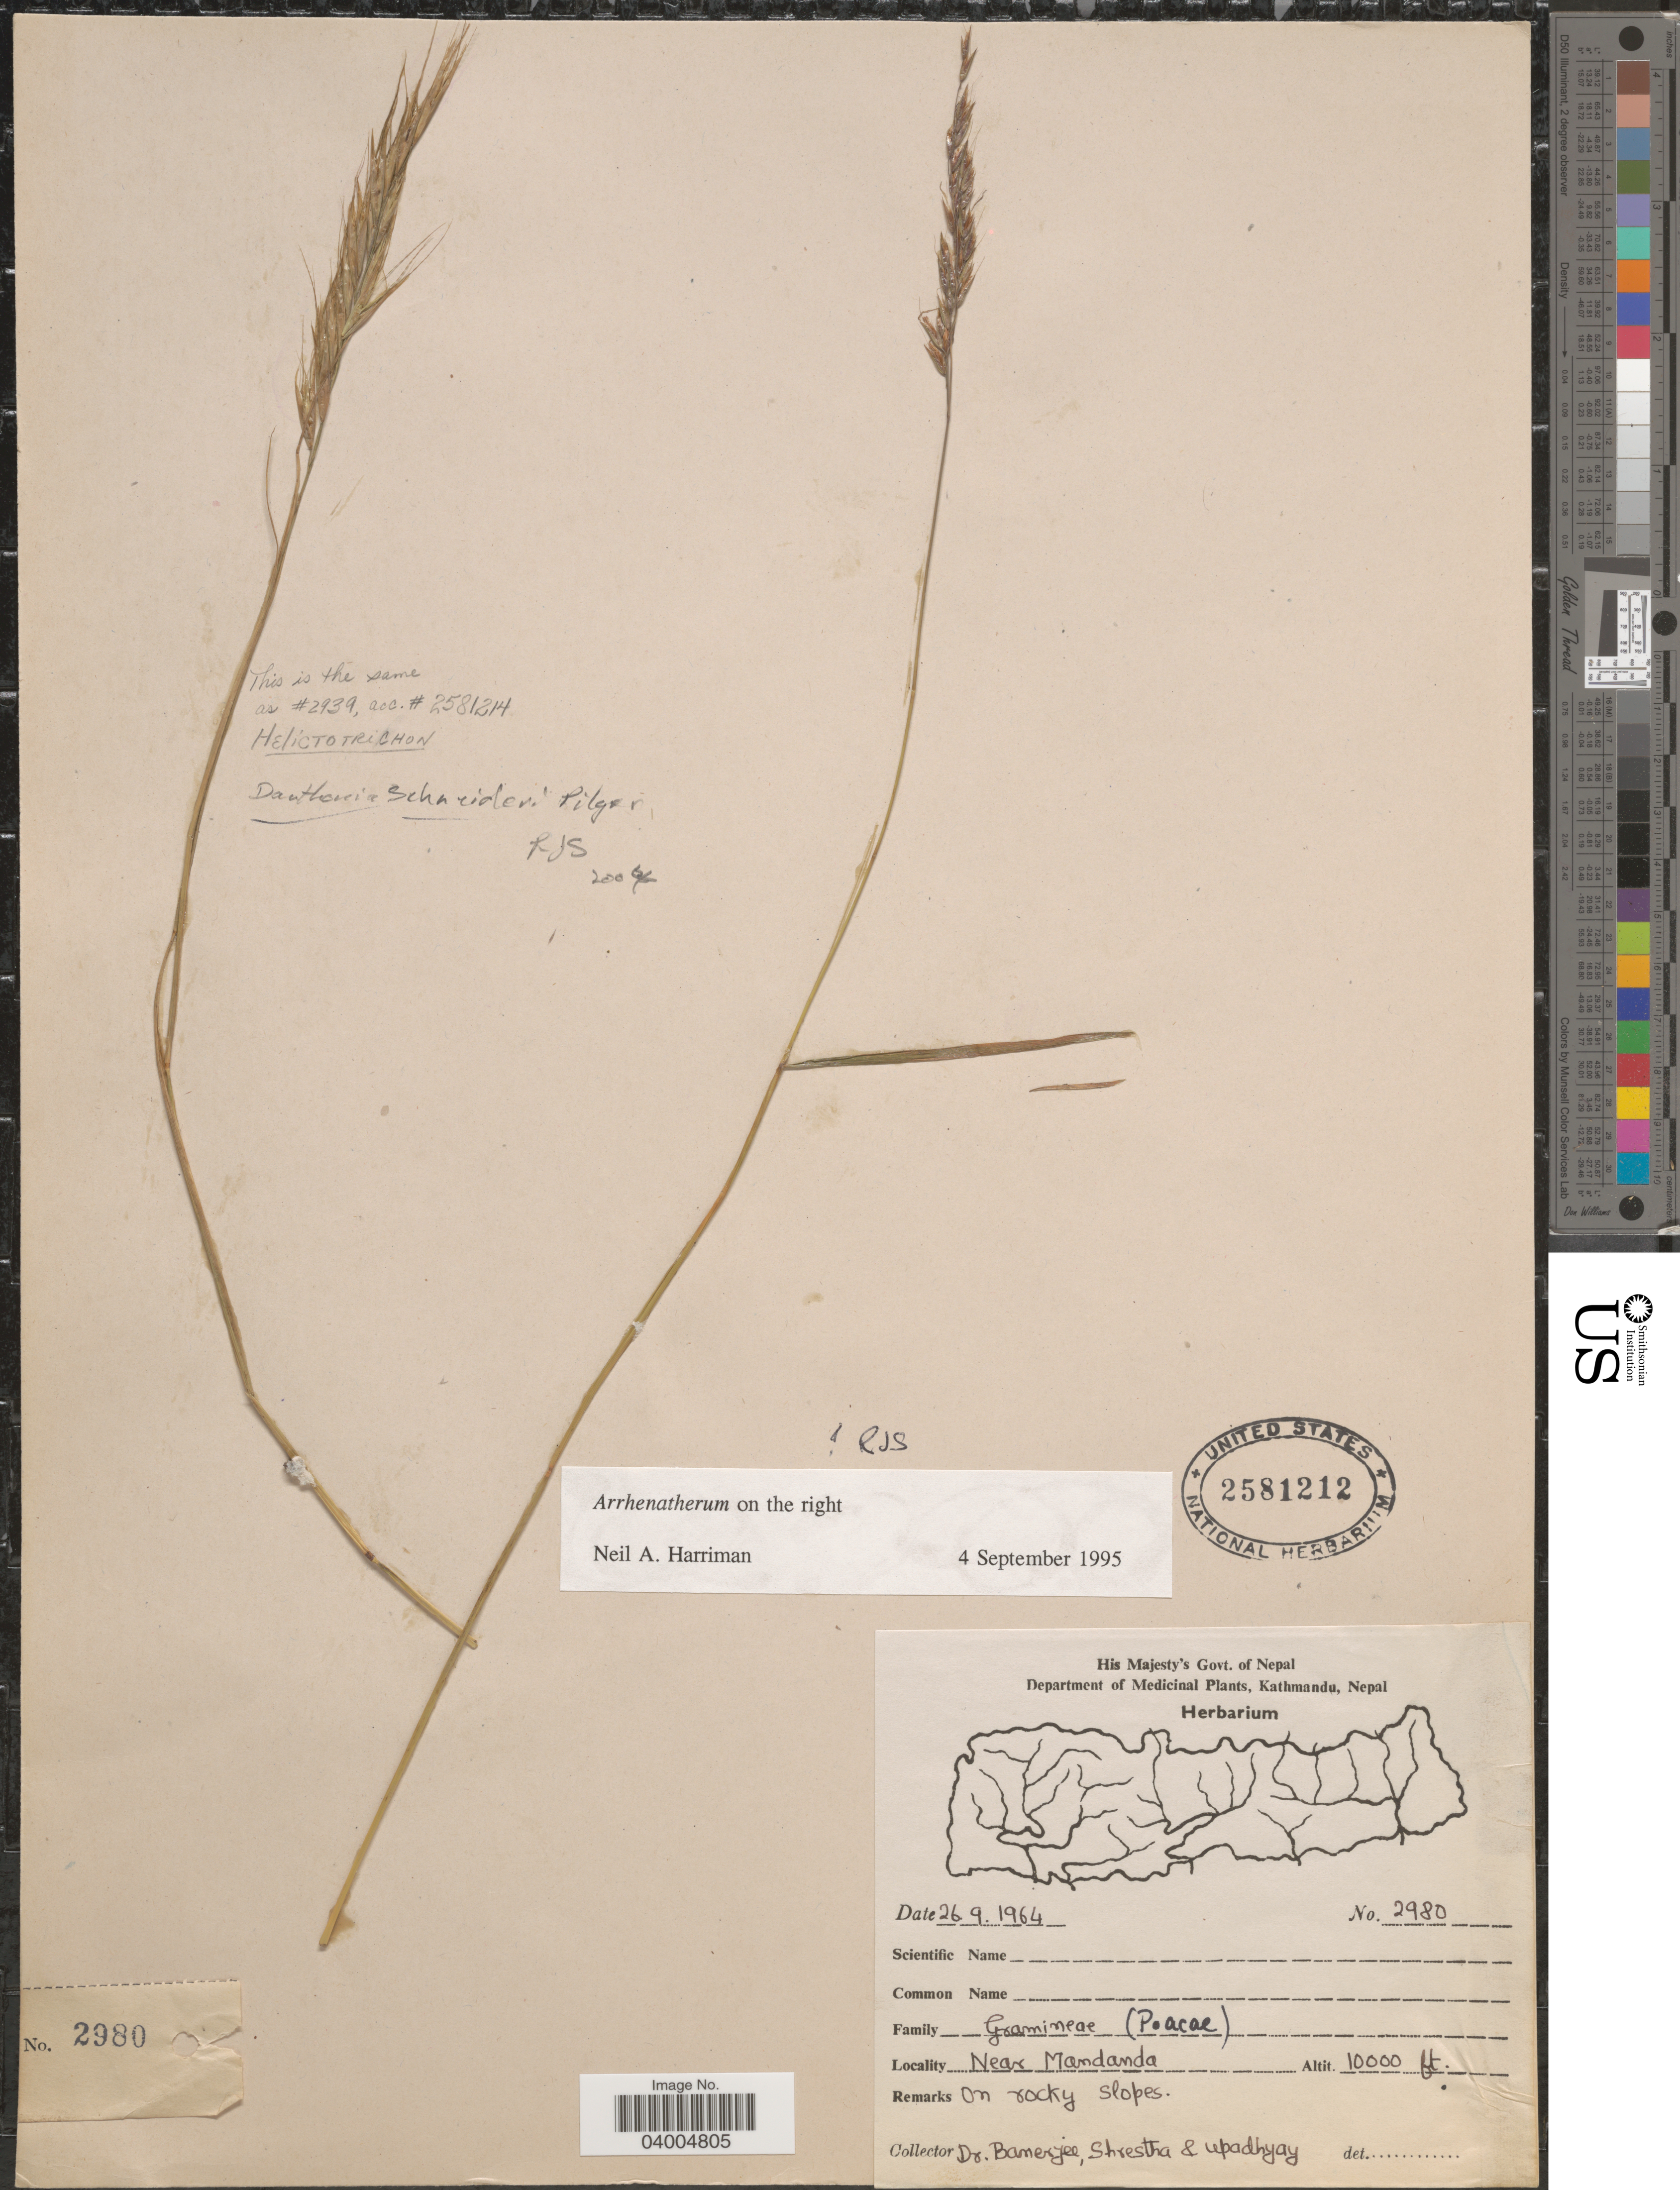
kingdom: Plantae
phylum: Tracheophyta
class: Liliopsida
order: Poales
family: Poaceae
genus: Arrhenatherum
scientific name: Arrhenatherum sp.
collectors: Banerjee, -. Shrestha & Upadhyay, --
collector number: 2980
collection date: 1964-09-26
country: Nepal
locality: Near Mandanda.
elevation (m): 3048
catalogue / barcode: US 2581212